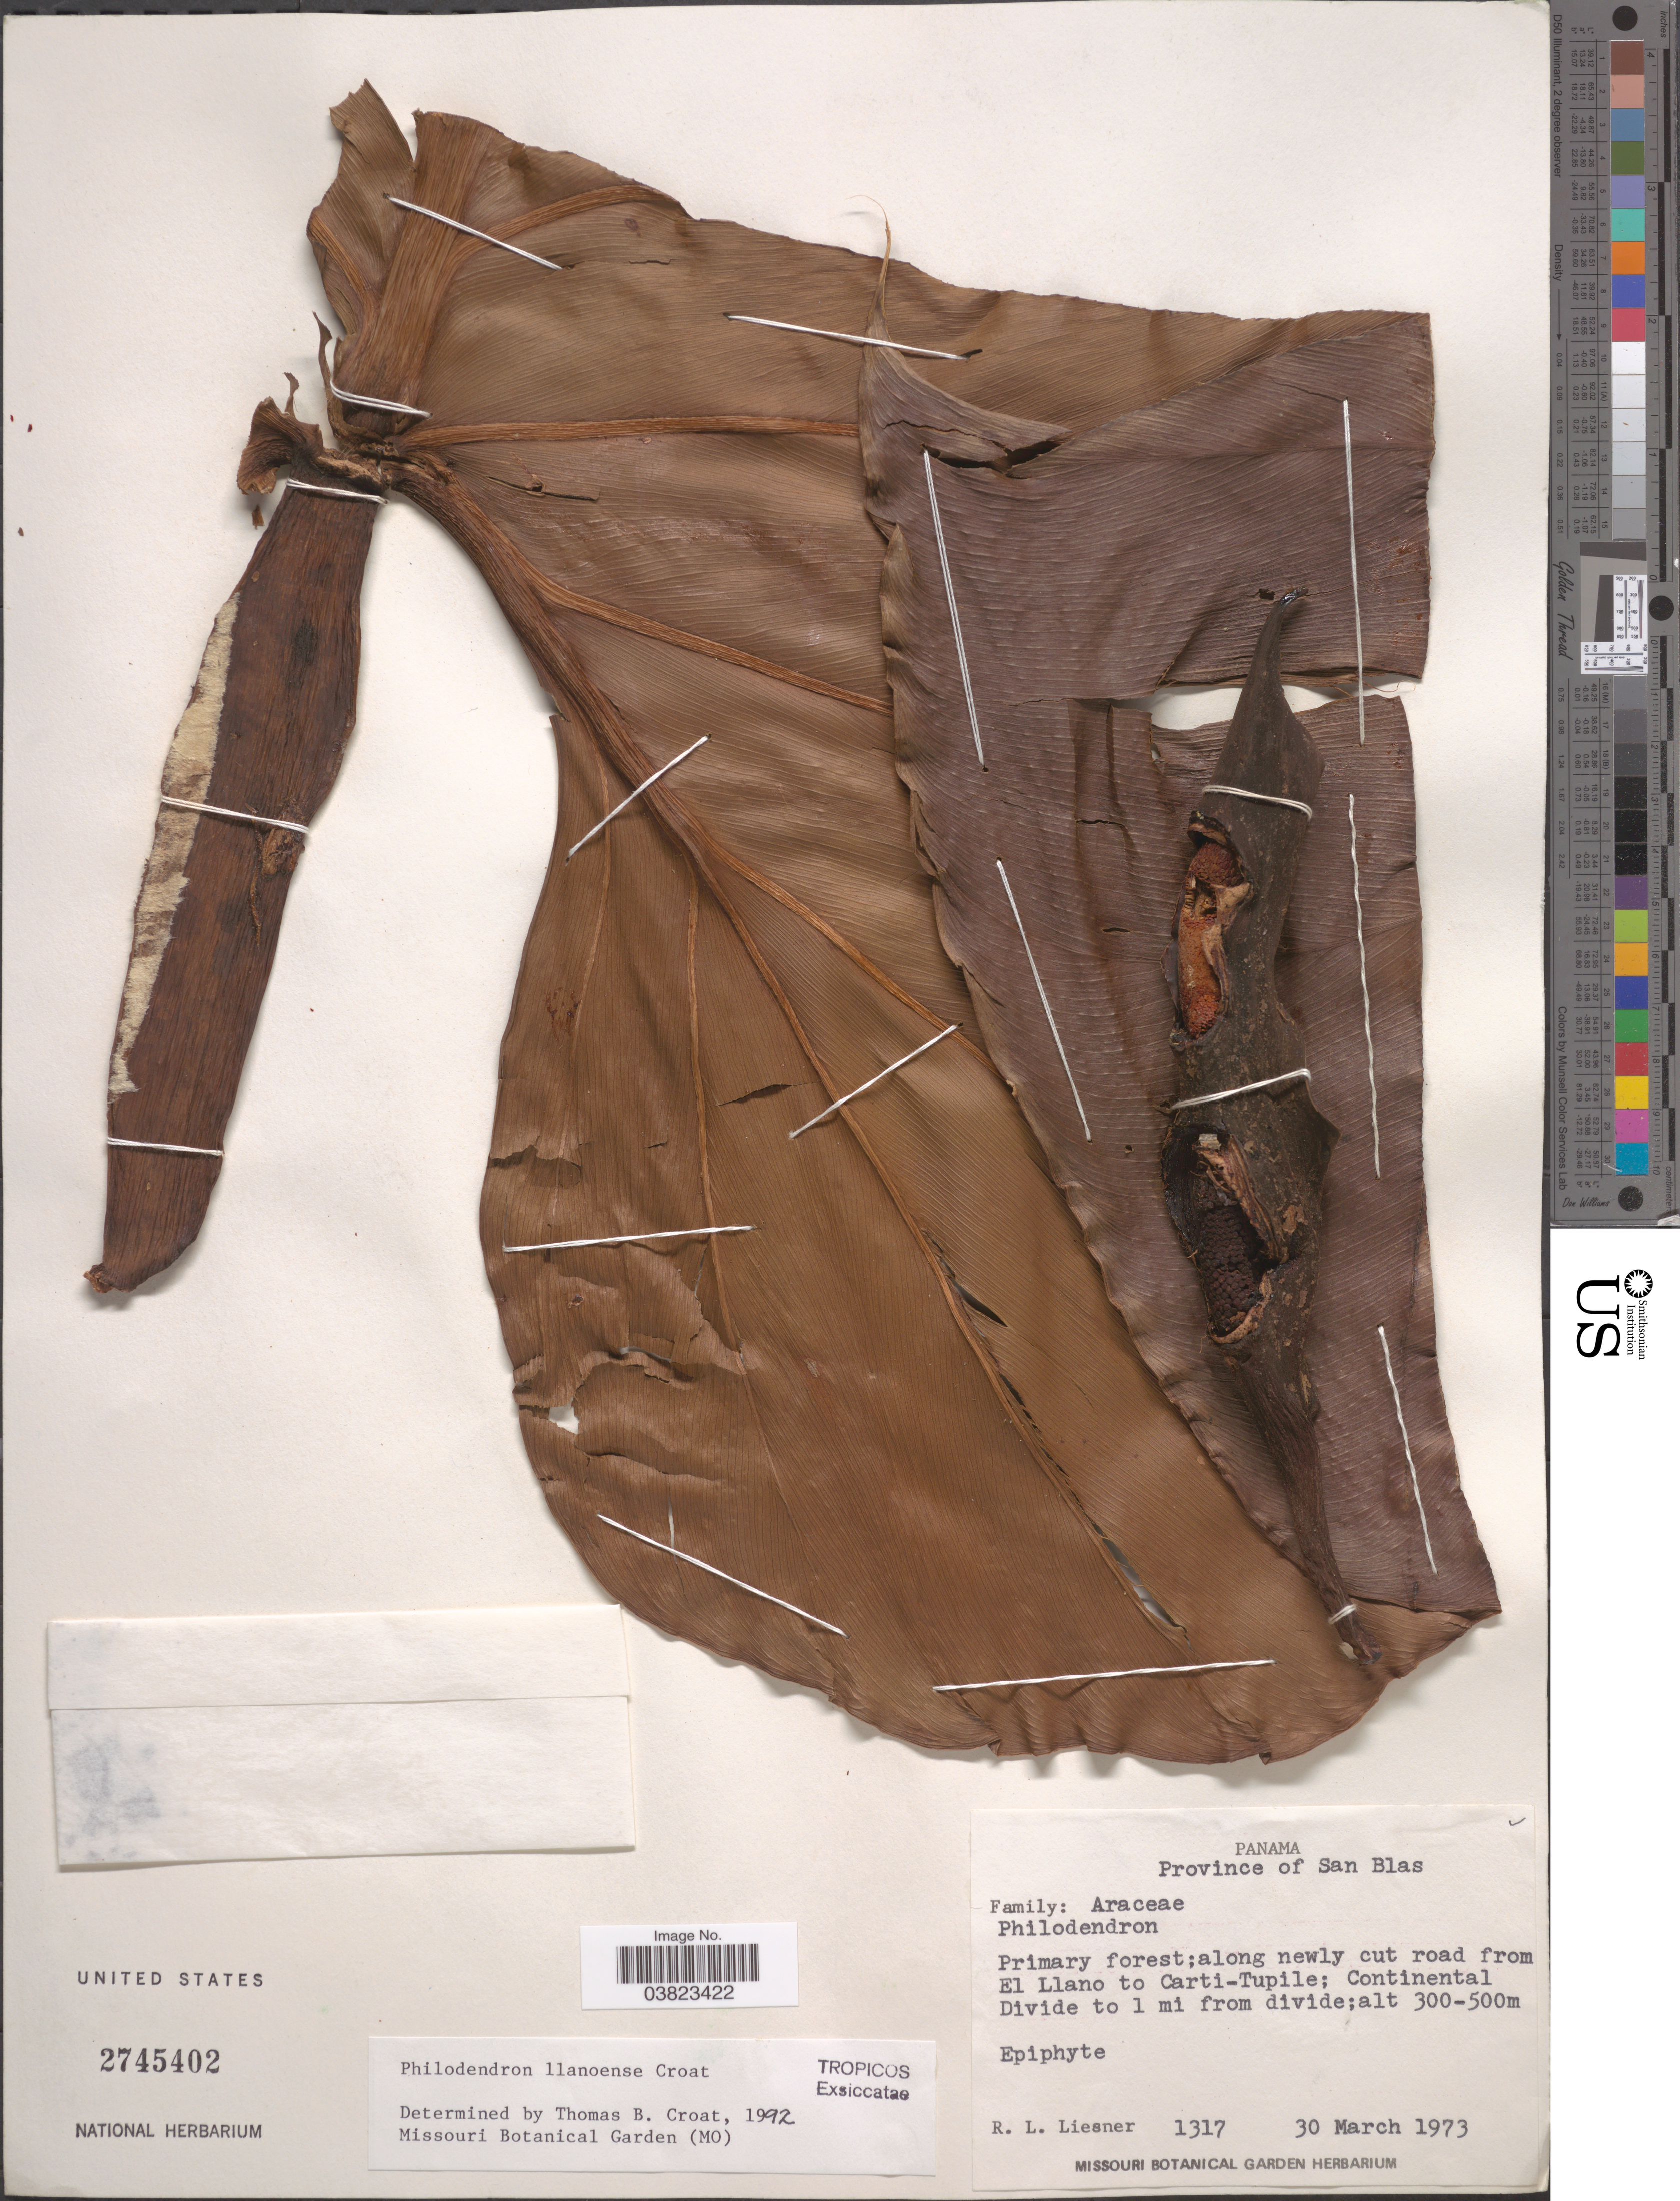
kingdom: Plantae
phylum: Tracheophyta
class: Liliopsida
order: Alismatales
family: Araceae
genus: Philodendron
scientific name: Philodendron llanoense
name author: Croat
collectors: R. L. Liesner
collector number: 1317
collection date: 1973-03-30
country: Panama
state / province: Kuna Yala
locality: Province of San Blas. Primary forest: along newly cut road from El Llano to Carti-Tupile; Continental Divide to 1 mi from divide.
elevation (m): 300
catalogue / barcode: US 2745402